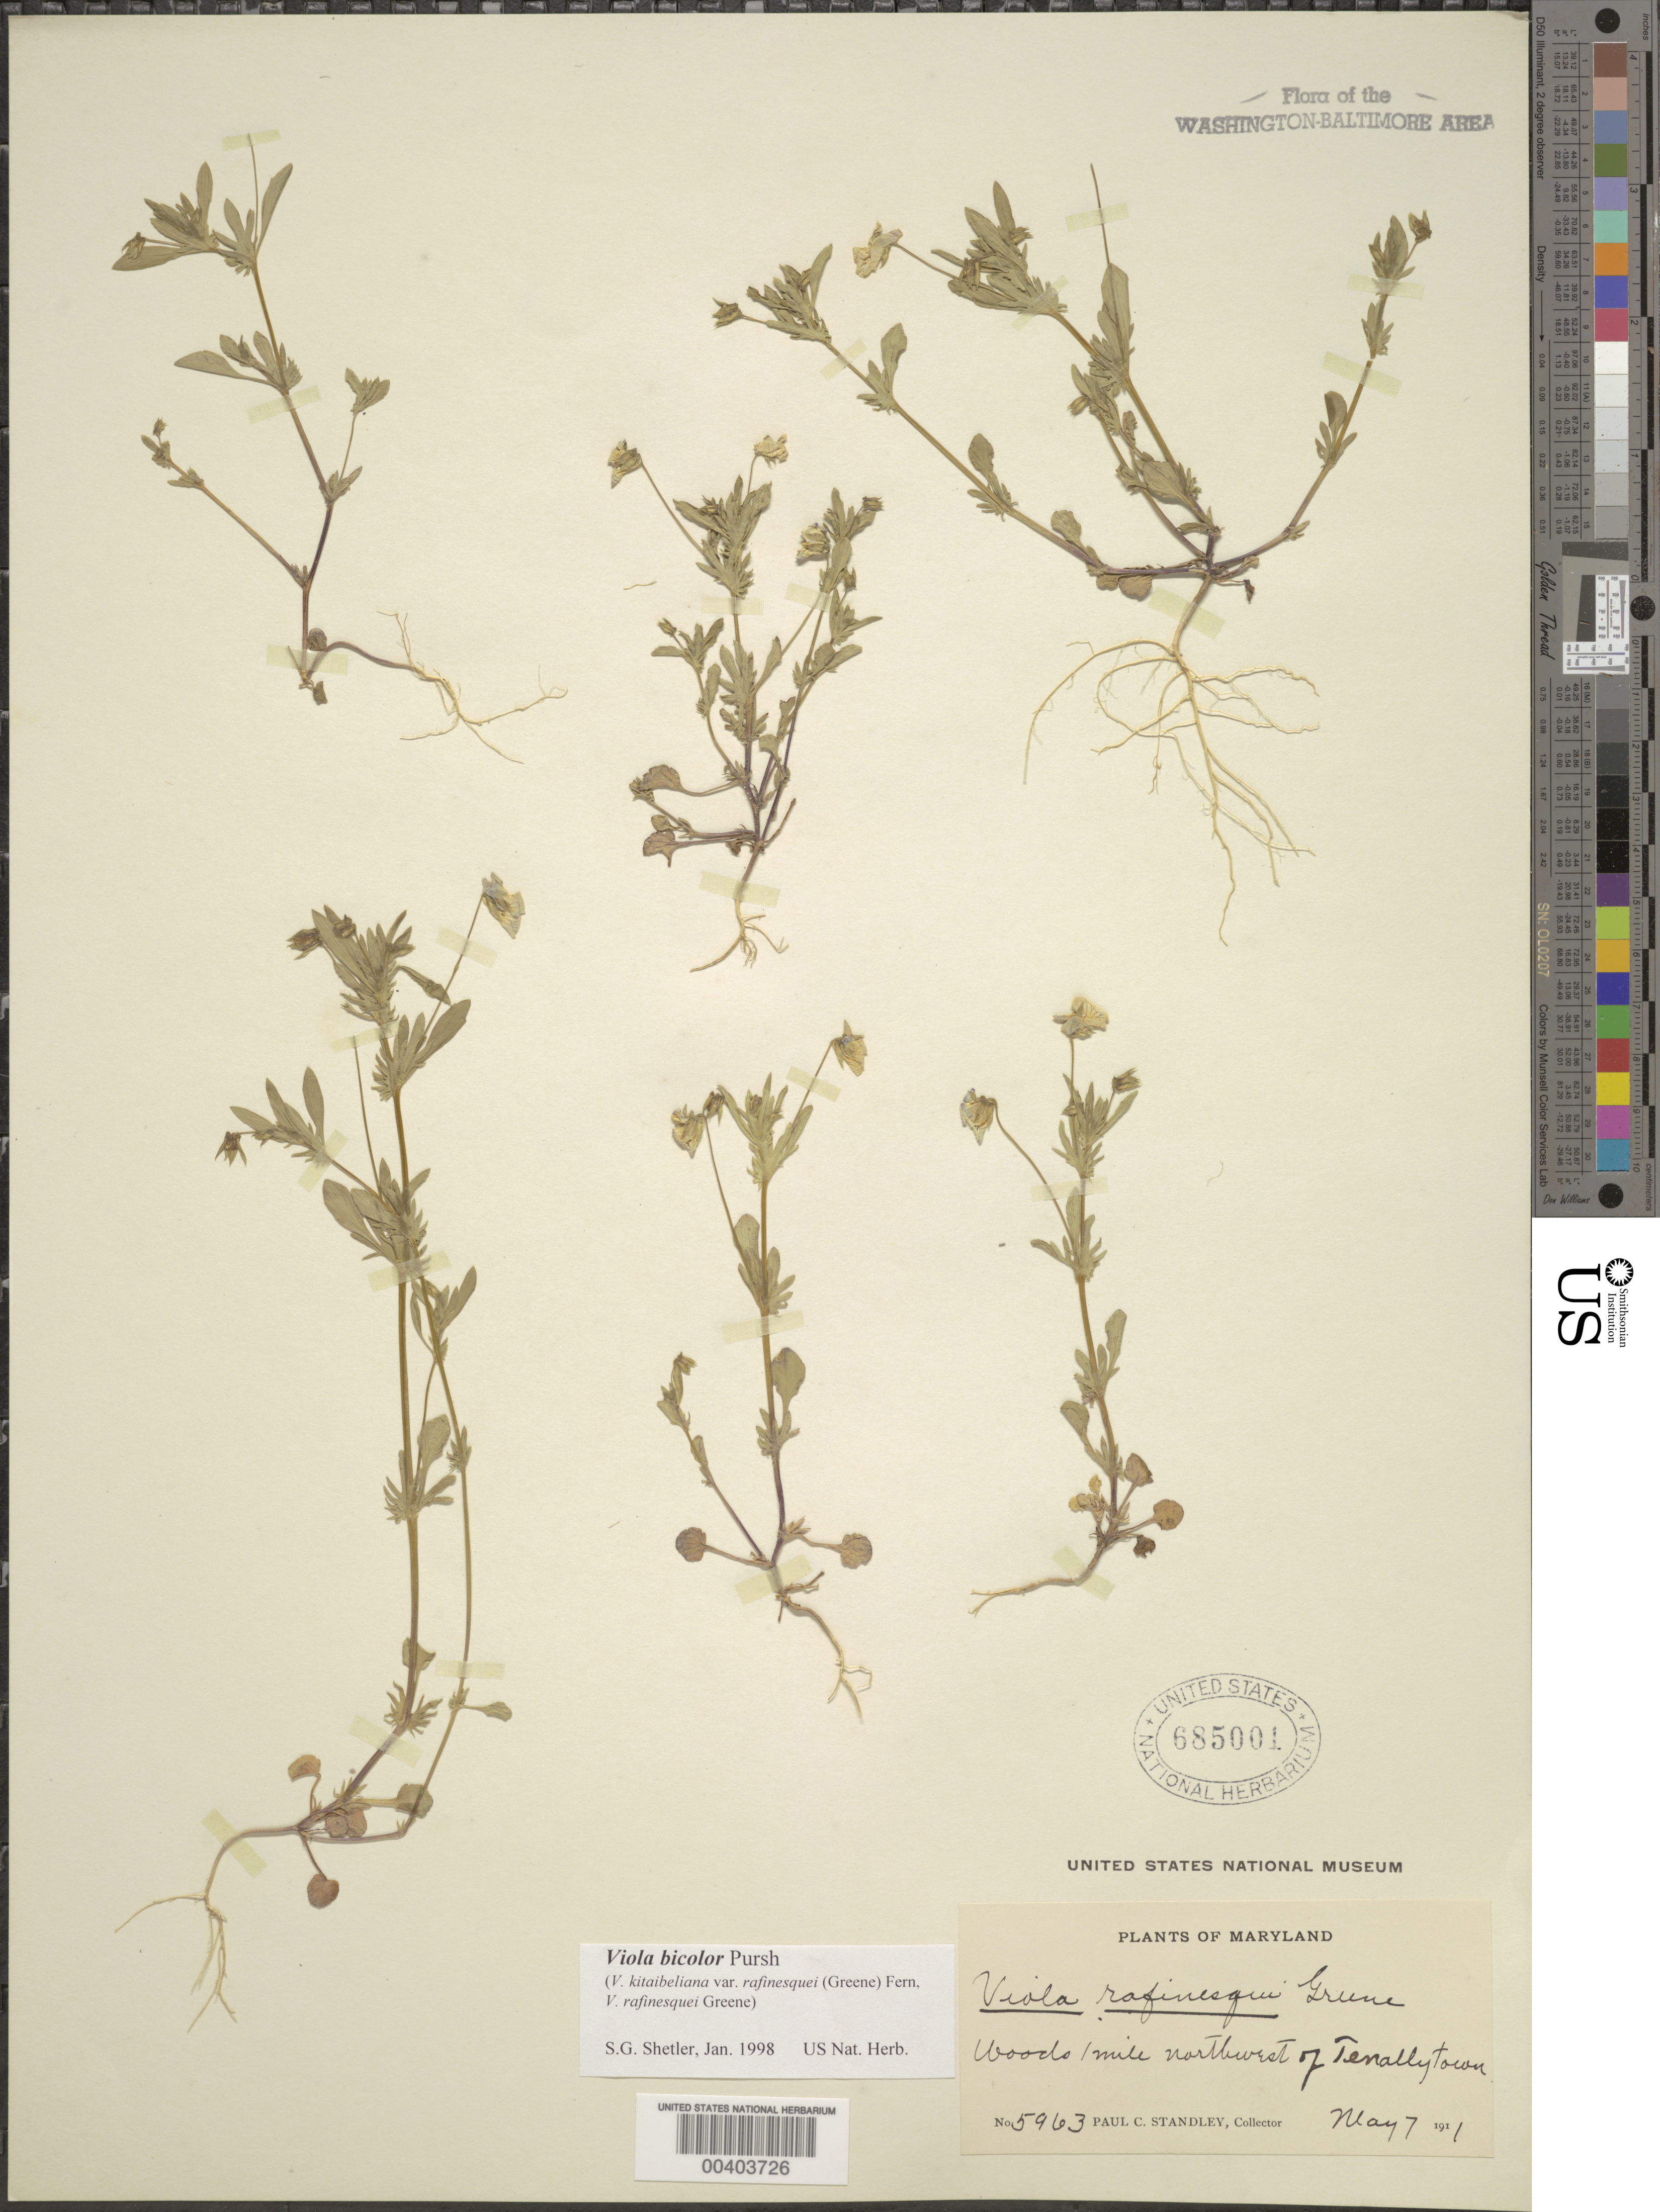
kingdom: Plantae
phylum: Tracheophyta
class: Magnoliopsida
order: Malpighiales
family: Violaceae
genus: Viola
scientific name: Viola bicolor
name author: Pursh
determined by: Shetler, Stanwyn G., (US), NMNH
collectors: P. C. Standley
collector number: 5963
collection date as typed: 07 May 1911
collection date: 1911-05-07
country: United States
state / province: Maryland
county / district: Montgomery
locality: Northwest of Tenallytown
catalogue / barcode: US 685001